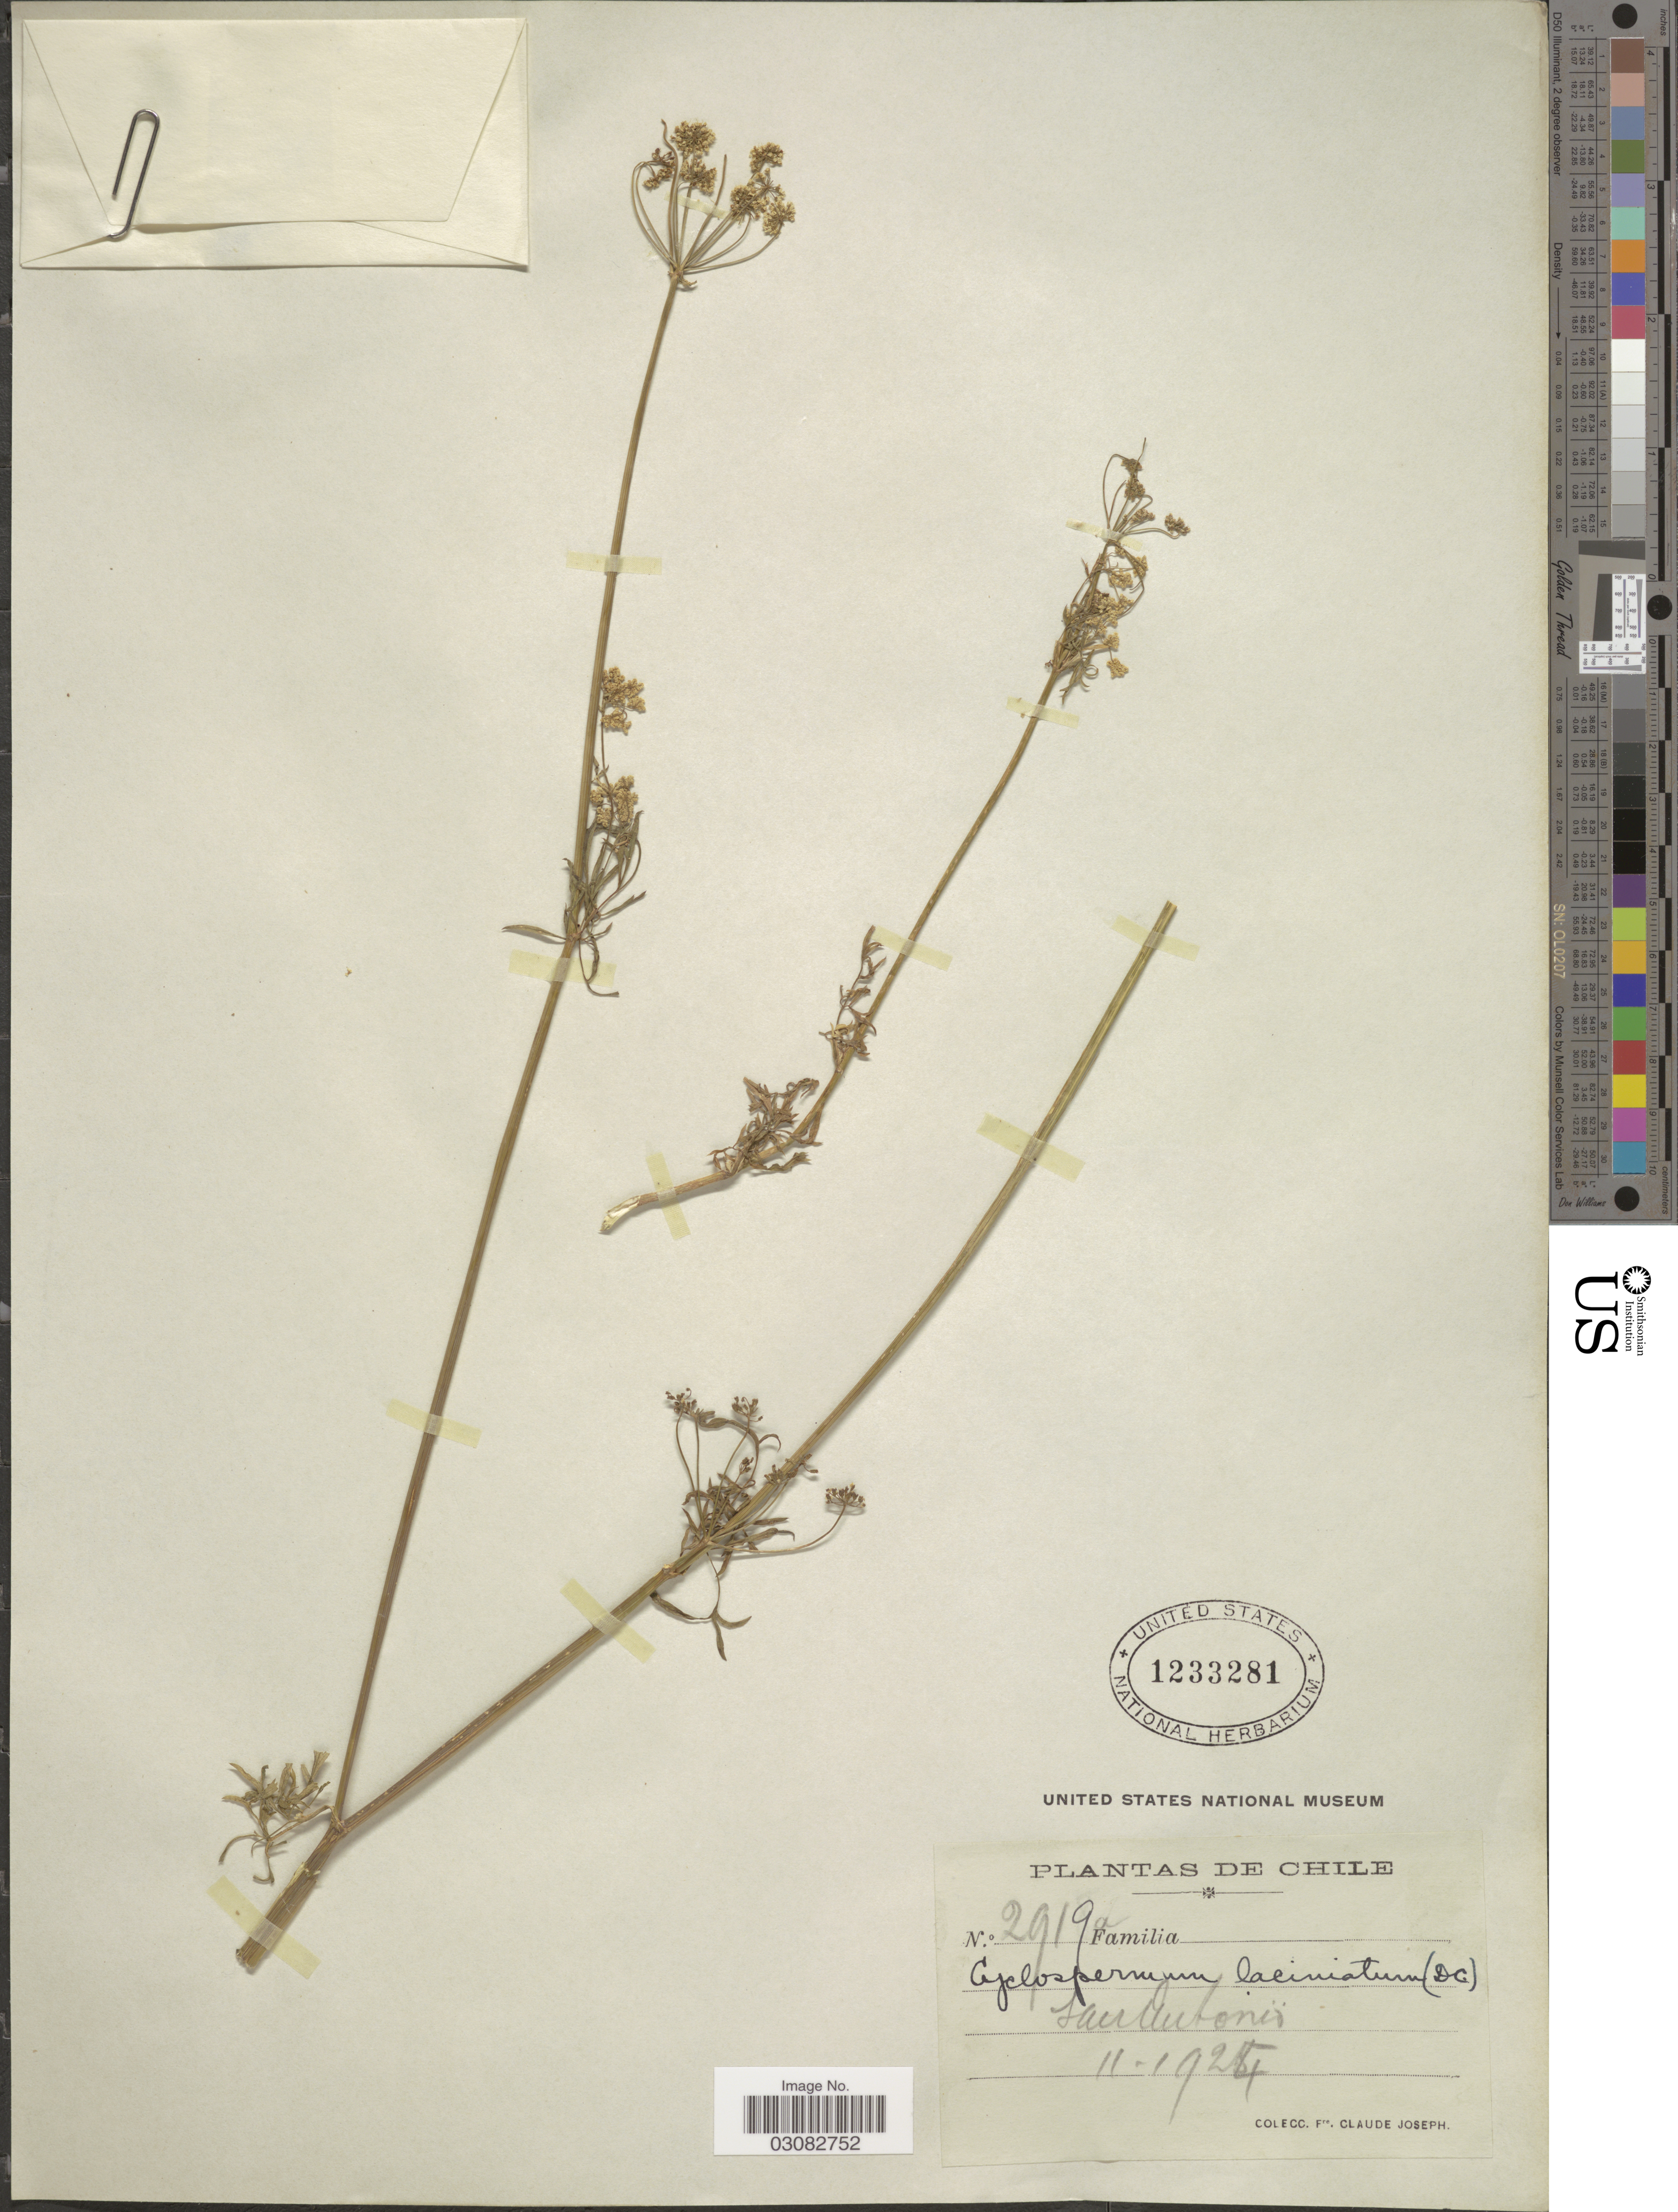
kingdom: Plantae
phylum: Tracheophyta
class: Magnoliopsida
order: Apiales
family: Apiaceae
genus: Apium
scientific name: Apium australe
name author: Thouars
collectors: Bro. Claude-Joseph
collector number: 2919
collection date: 1924-02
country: Chile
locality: San Antoniö.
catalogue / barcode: US 1233281